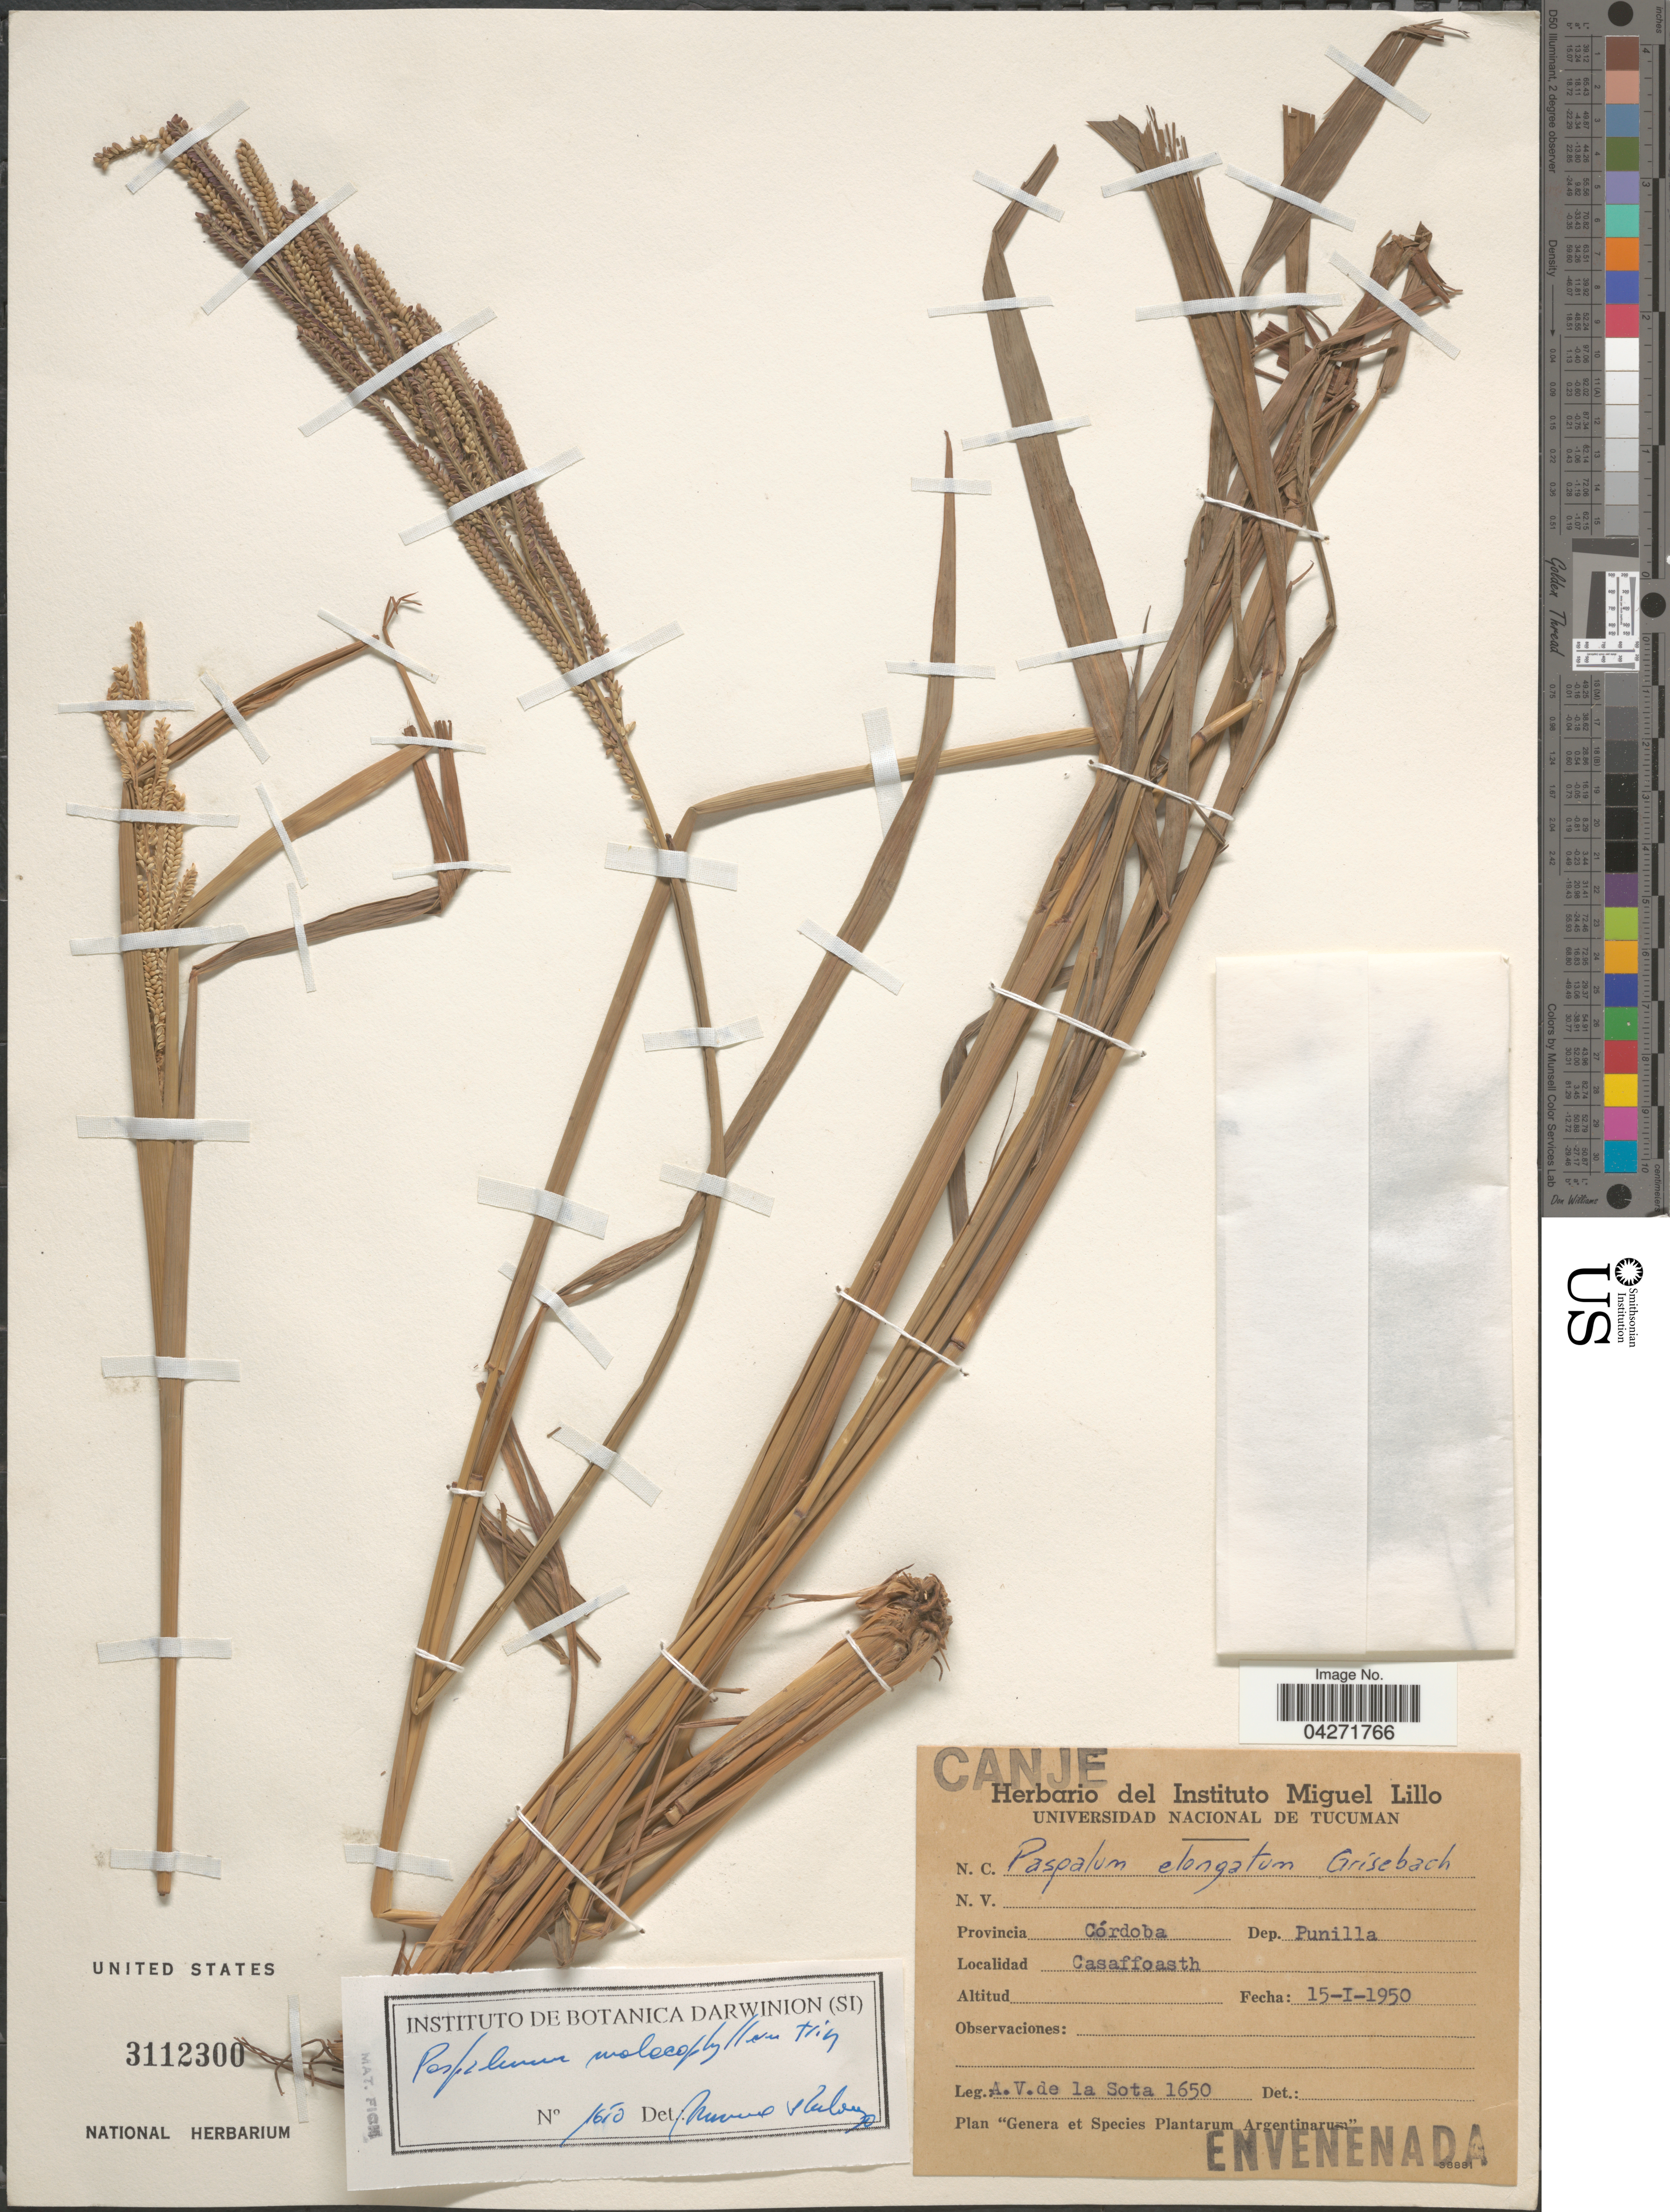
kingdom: Plantae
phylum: Tracheophyta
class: Liliopsida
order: Poales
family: Poaceae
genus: Paspalum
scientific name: Paspalum malacophyllum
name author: Trin.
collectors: A. De la sota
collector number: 1650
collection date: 1950-01-15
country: Argentina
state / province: Cordoba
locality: Dep. Punilla. Casaffoasth.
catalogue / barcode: US 3112300